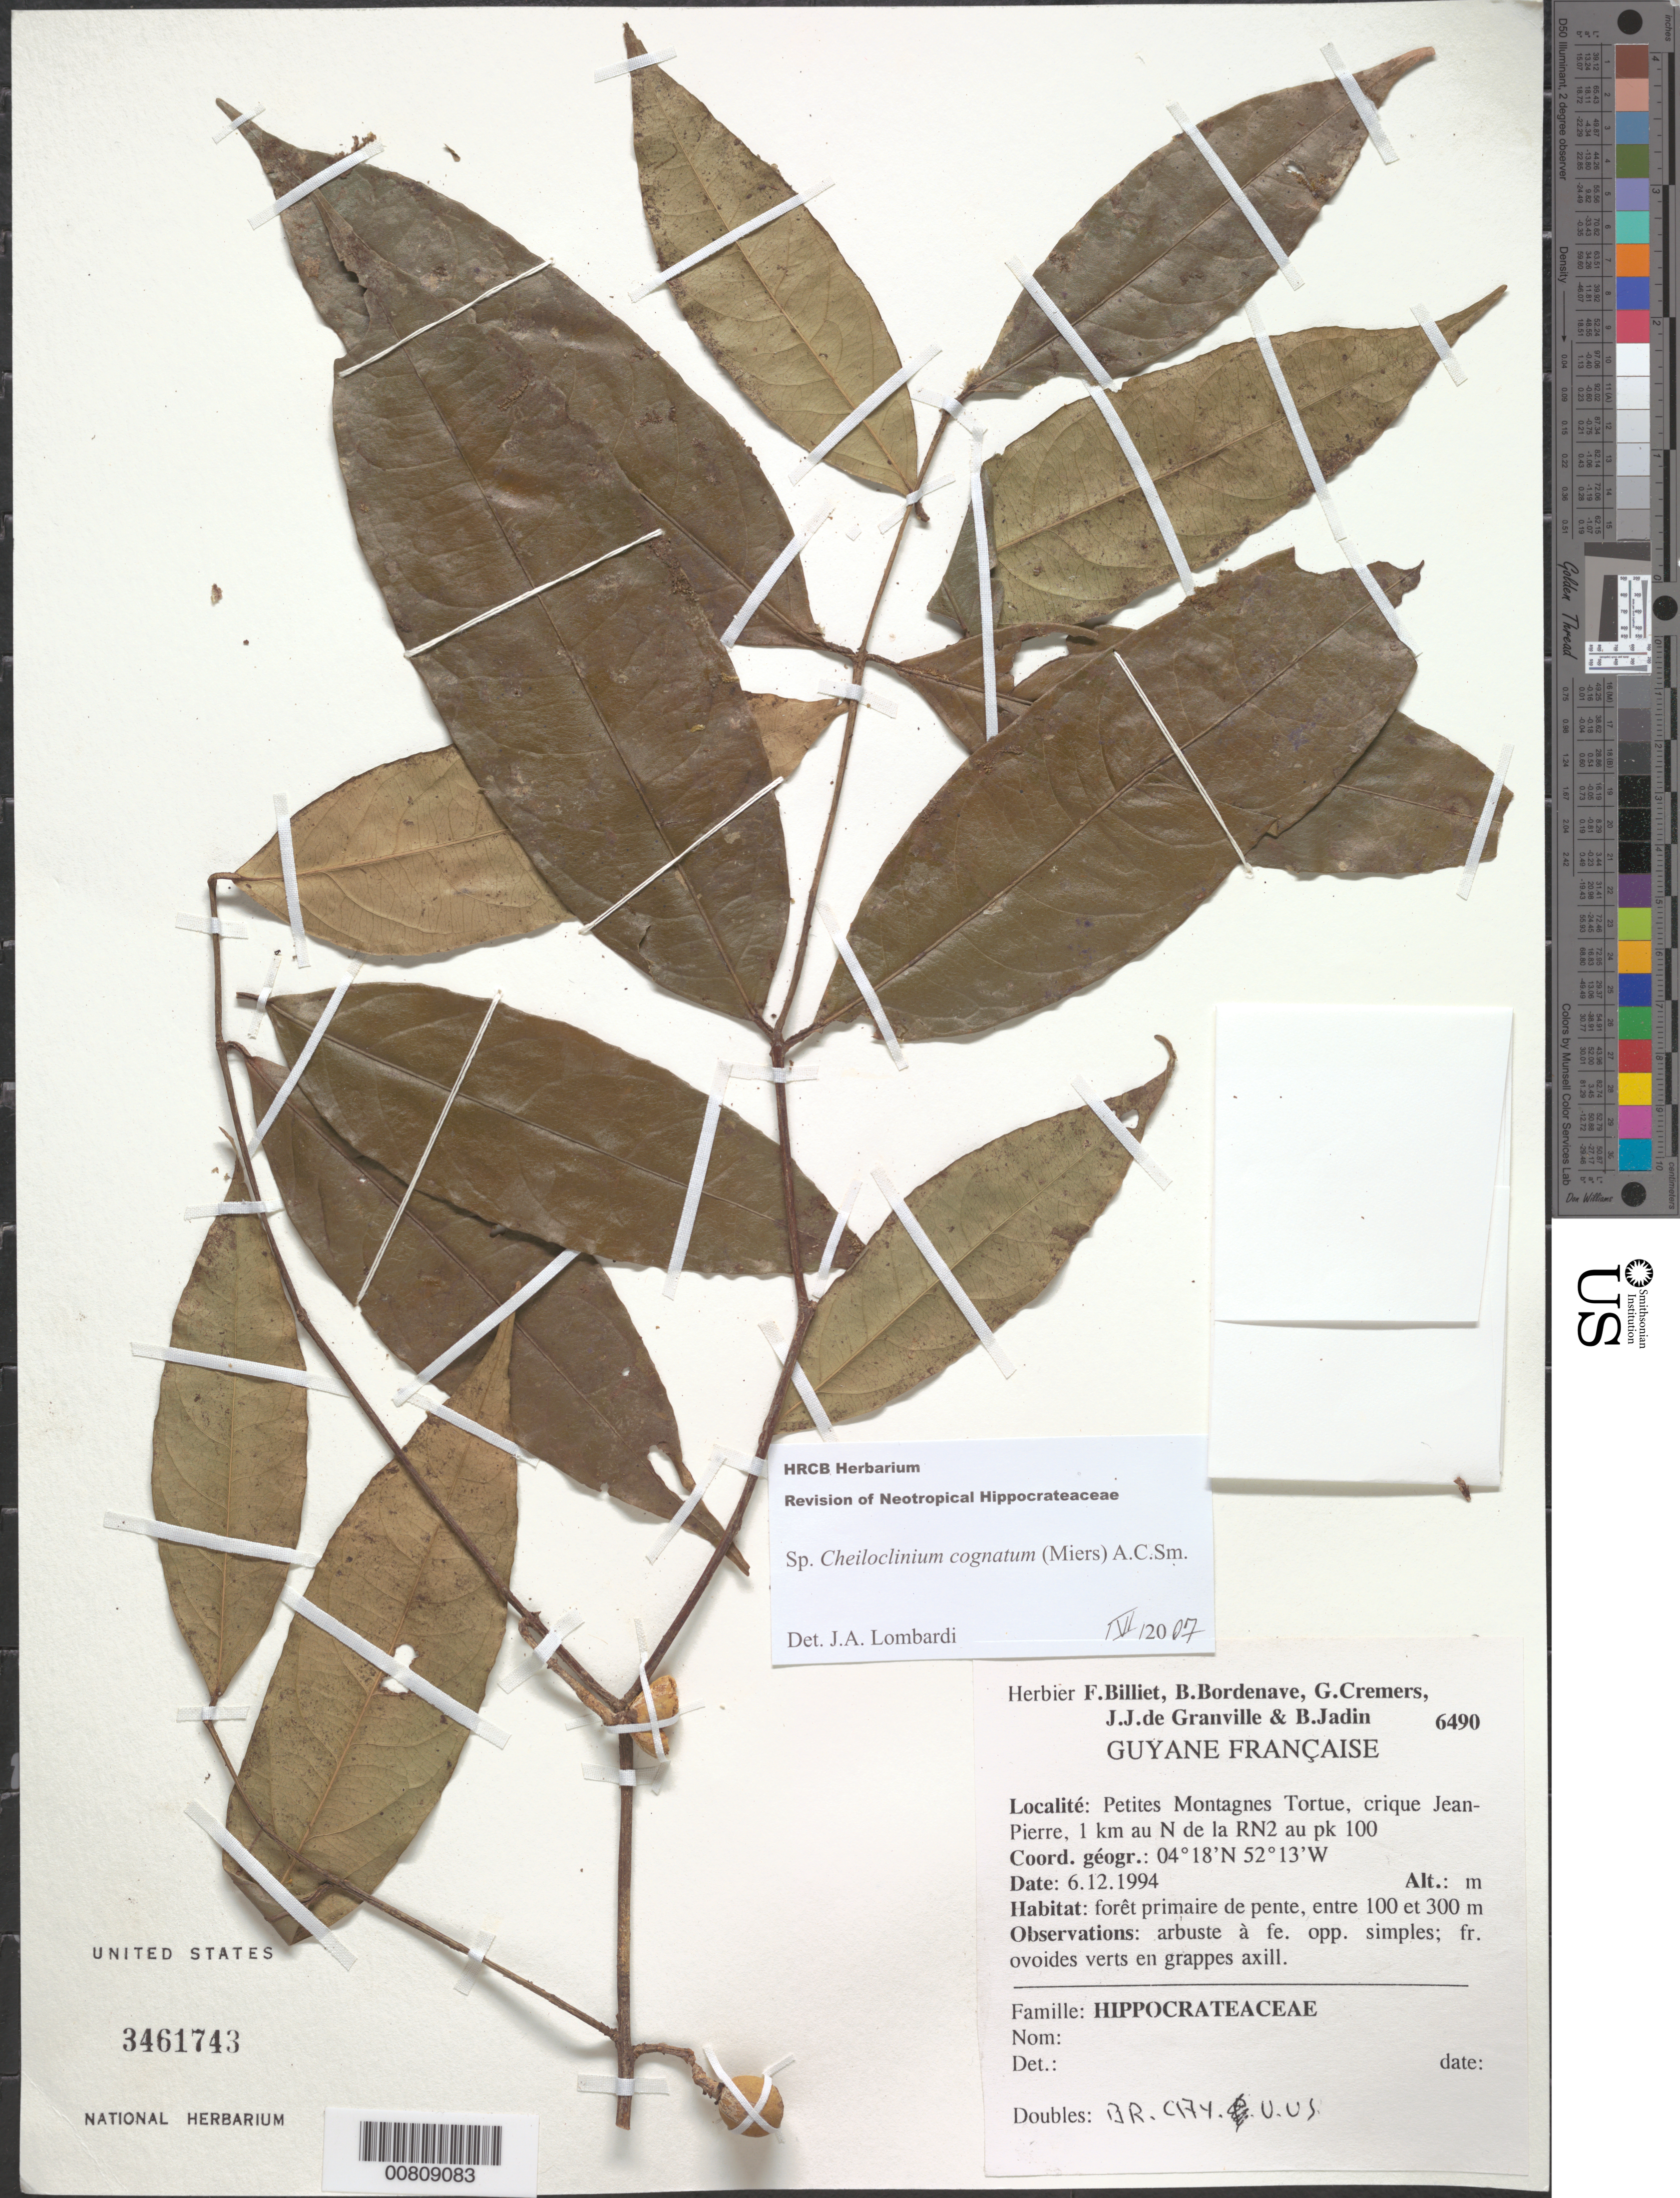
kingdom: Plantae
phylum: Tracheophyta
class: Magnoliopsida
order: Celastrales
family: Celastraceae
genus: Cheiloclinium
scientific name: Cheiloclinium cognatum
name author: (Miers) A.C. Sm.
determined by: Lombardi, Julio A.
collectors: F. Billiet, B. Bordenave, G. Cremers, J.-J. de Granville & B. Jadin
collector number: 6490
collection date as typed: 6-Dec-94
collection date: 1994-12-06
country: French Guiana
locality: Petites Montagnes Tortue, crique Jean-Pierre, 1 km au N de la RN2 au pk 100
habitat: Primary forest on slope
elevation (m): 100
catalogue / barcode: US 3461743